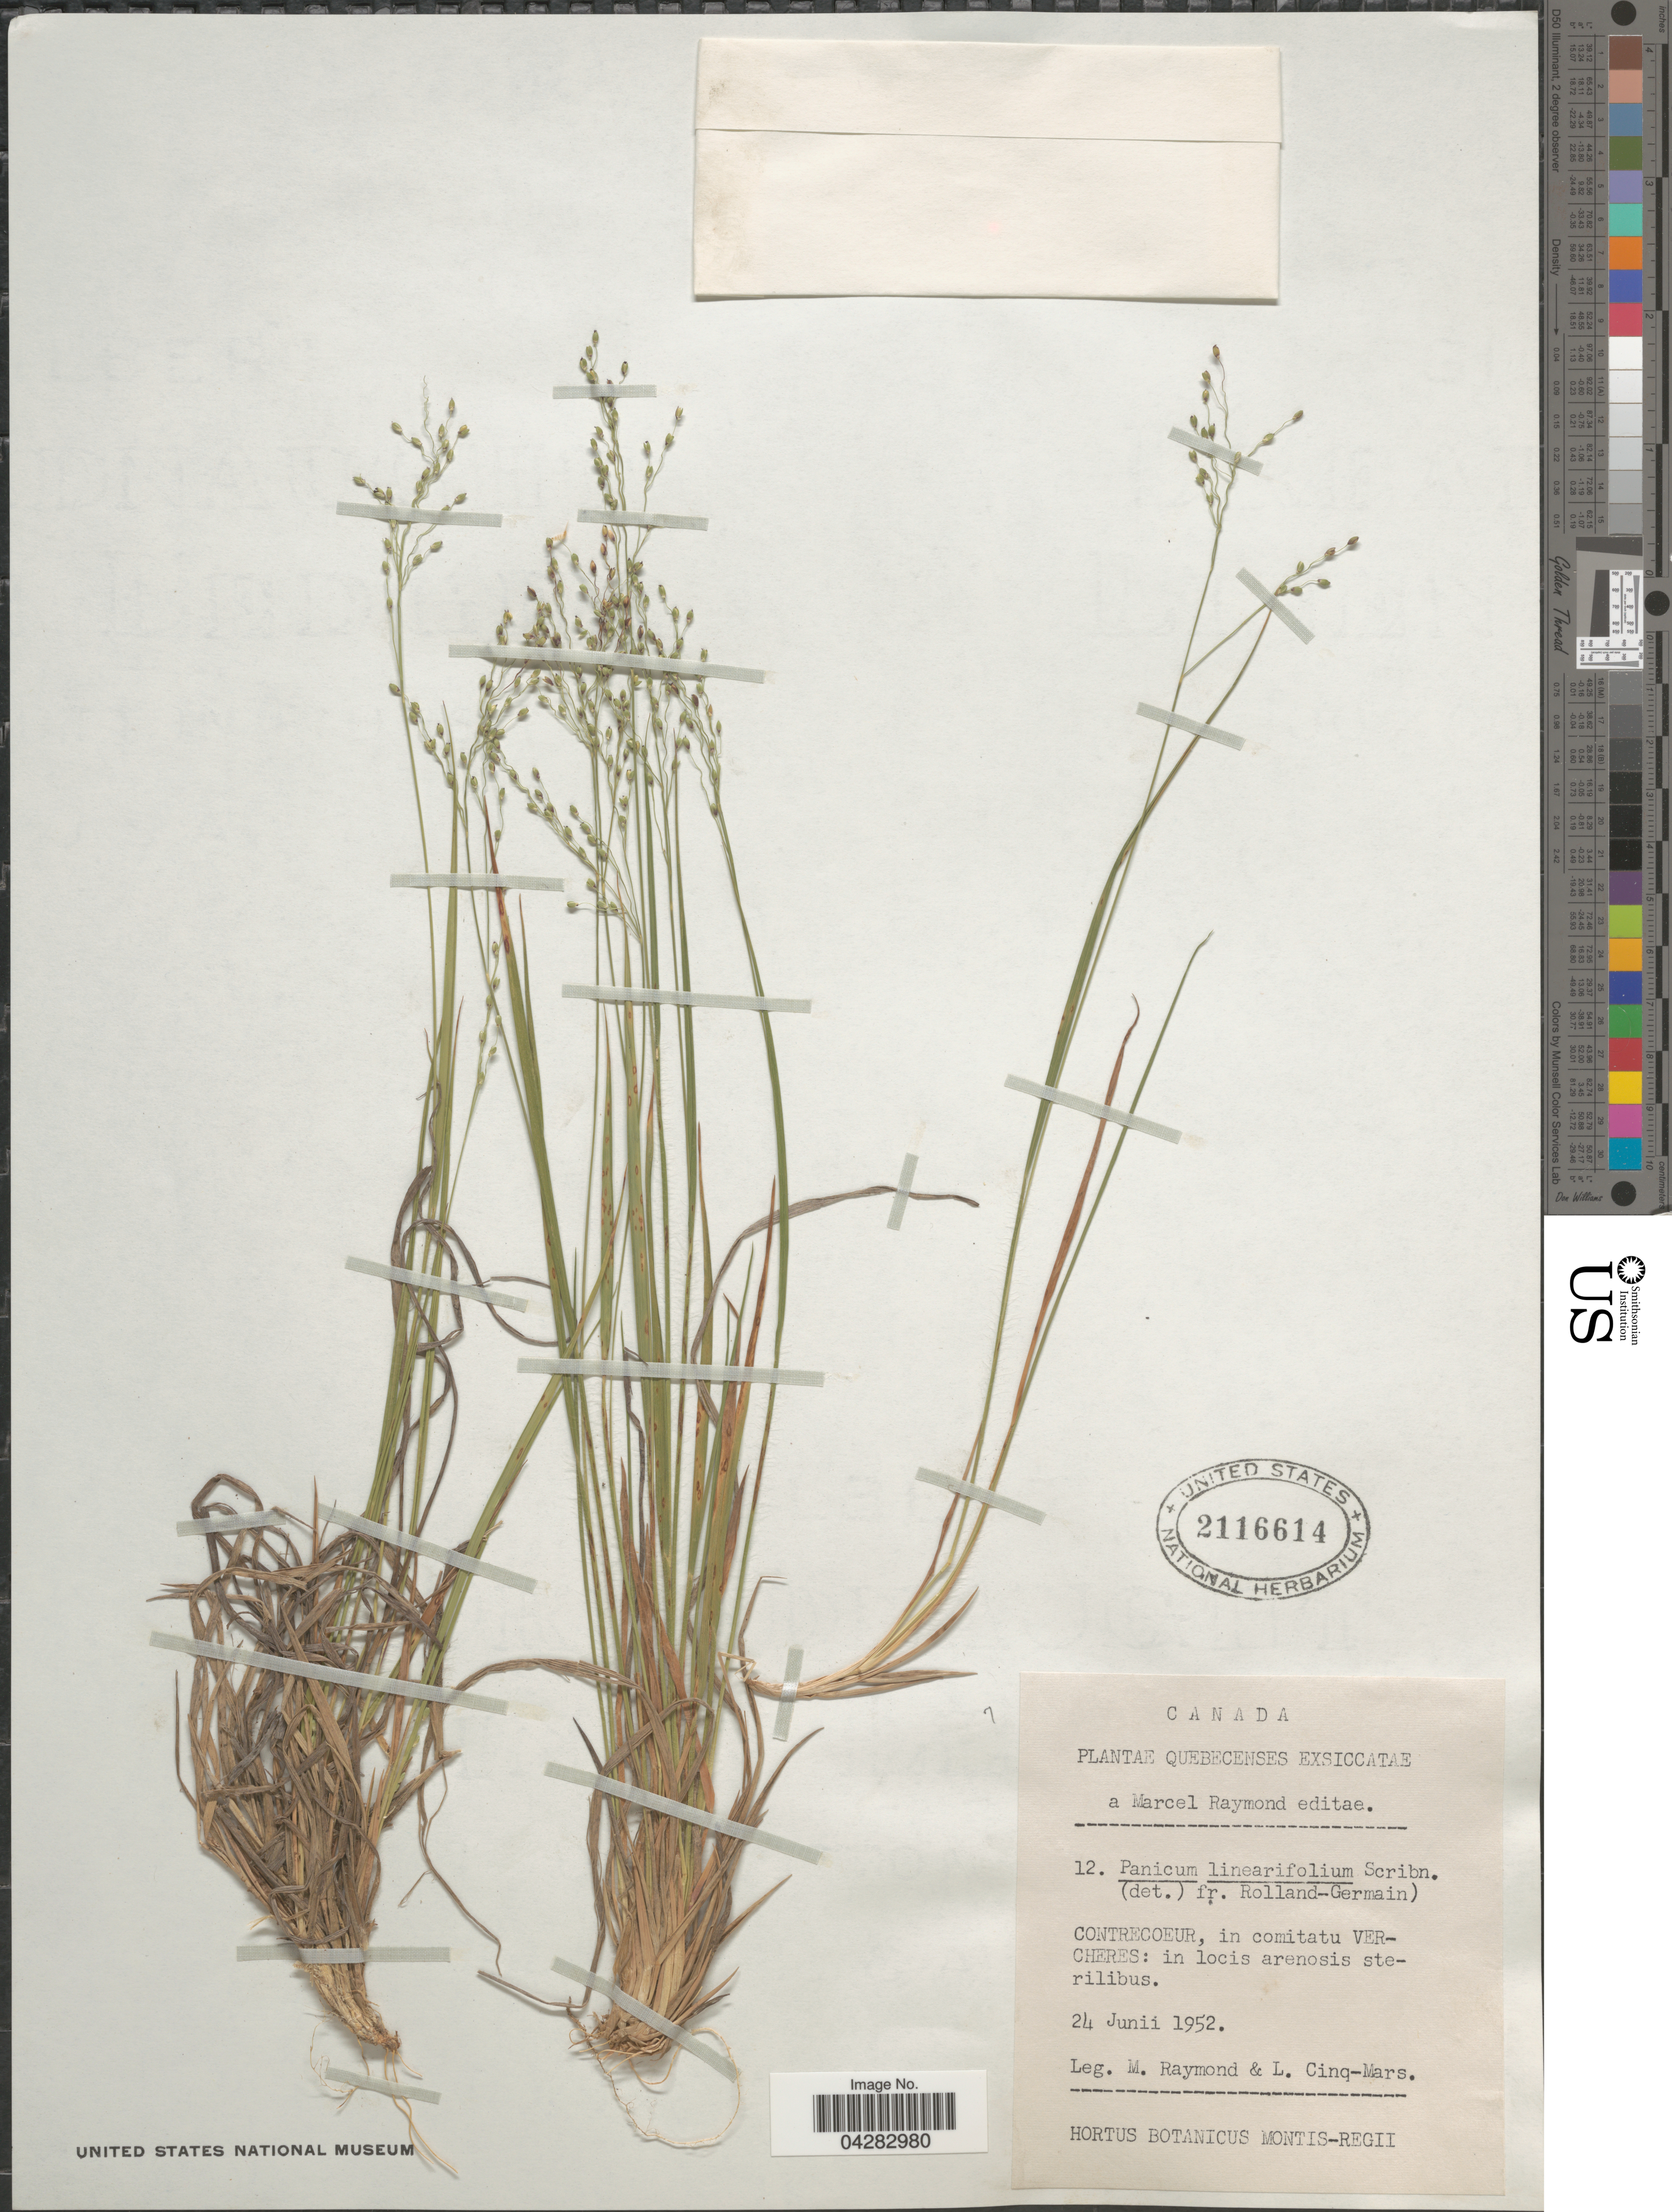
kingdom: Plantae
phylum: Tracheophyta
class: Liliopsida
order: Poales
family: Poaceae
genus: Dichanthelium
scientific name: Dichanthelium linearifolium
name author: (Scribn.) Gould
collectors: M. Raymond & L. Cinq-Mars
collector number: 12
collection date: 1952-06-24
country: Canada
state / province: Quebec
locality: Contrecoeur, in comitatu Vercheres: in locis arenosis sterilibus.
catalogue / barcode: US 2116614